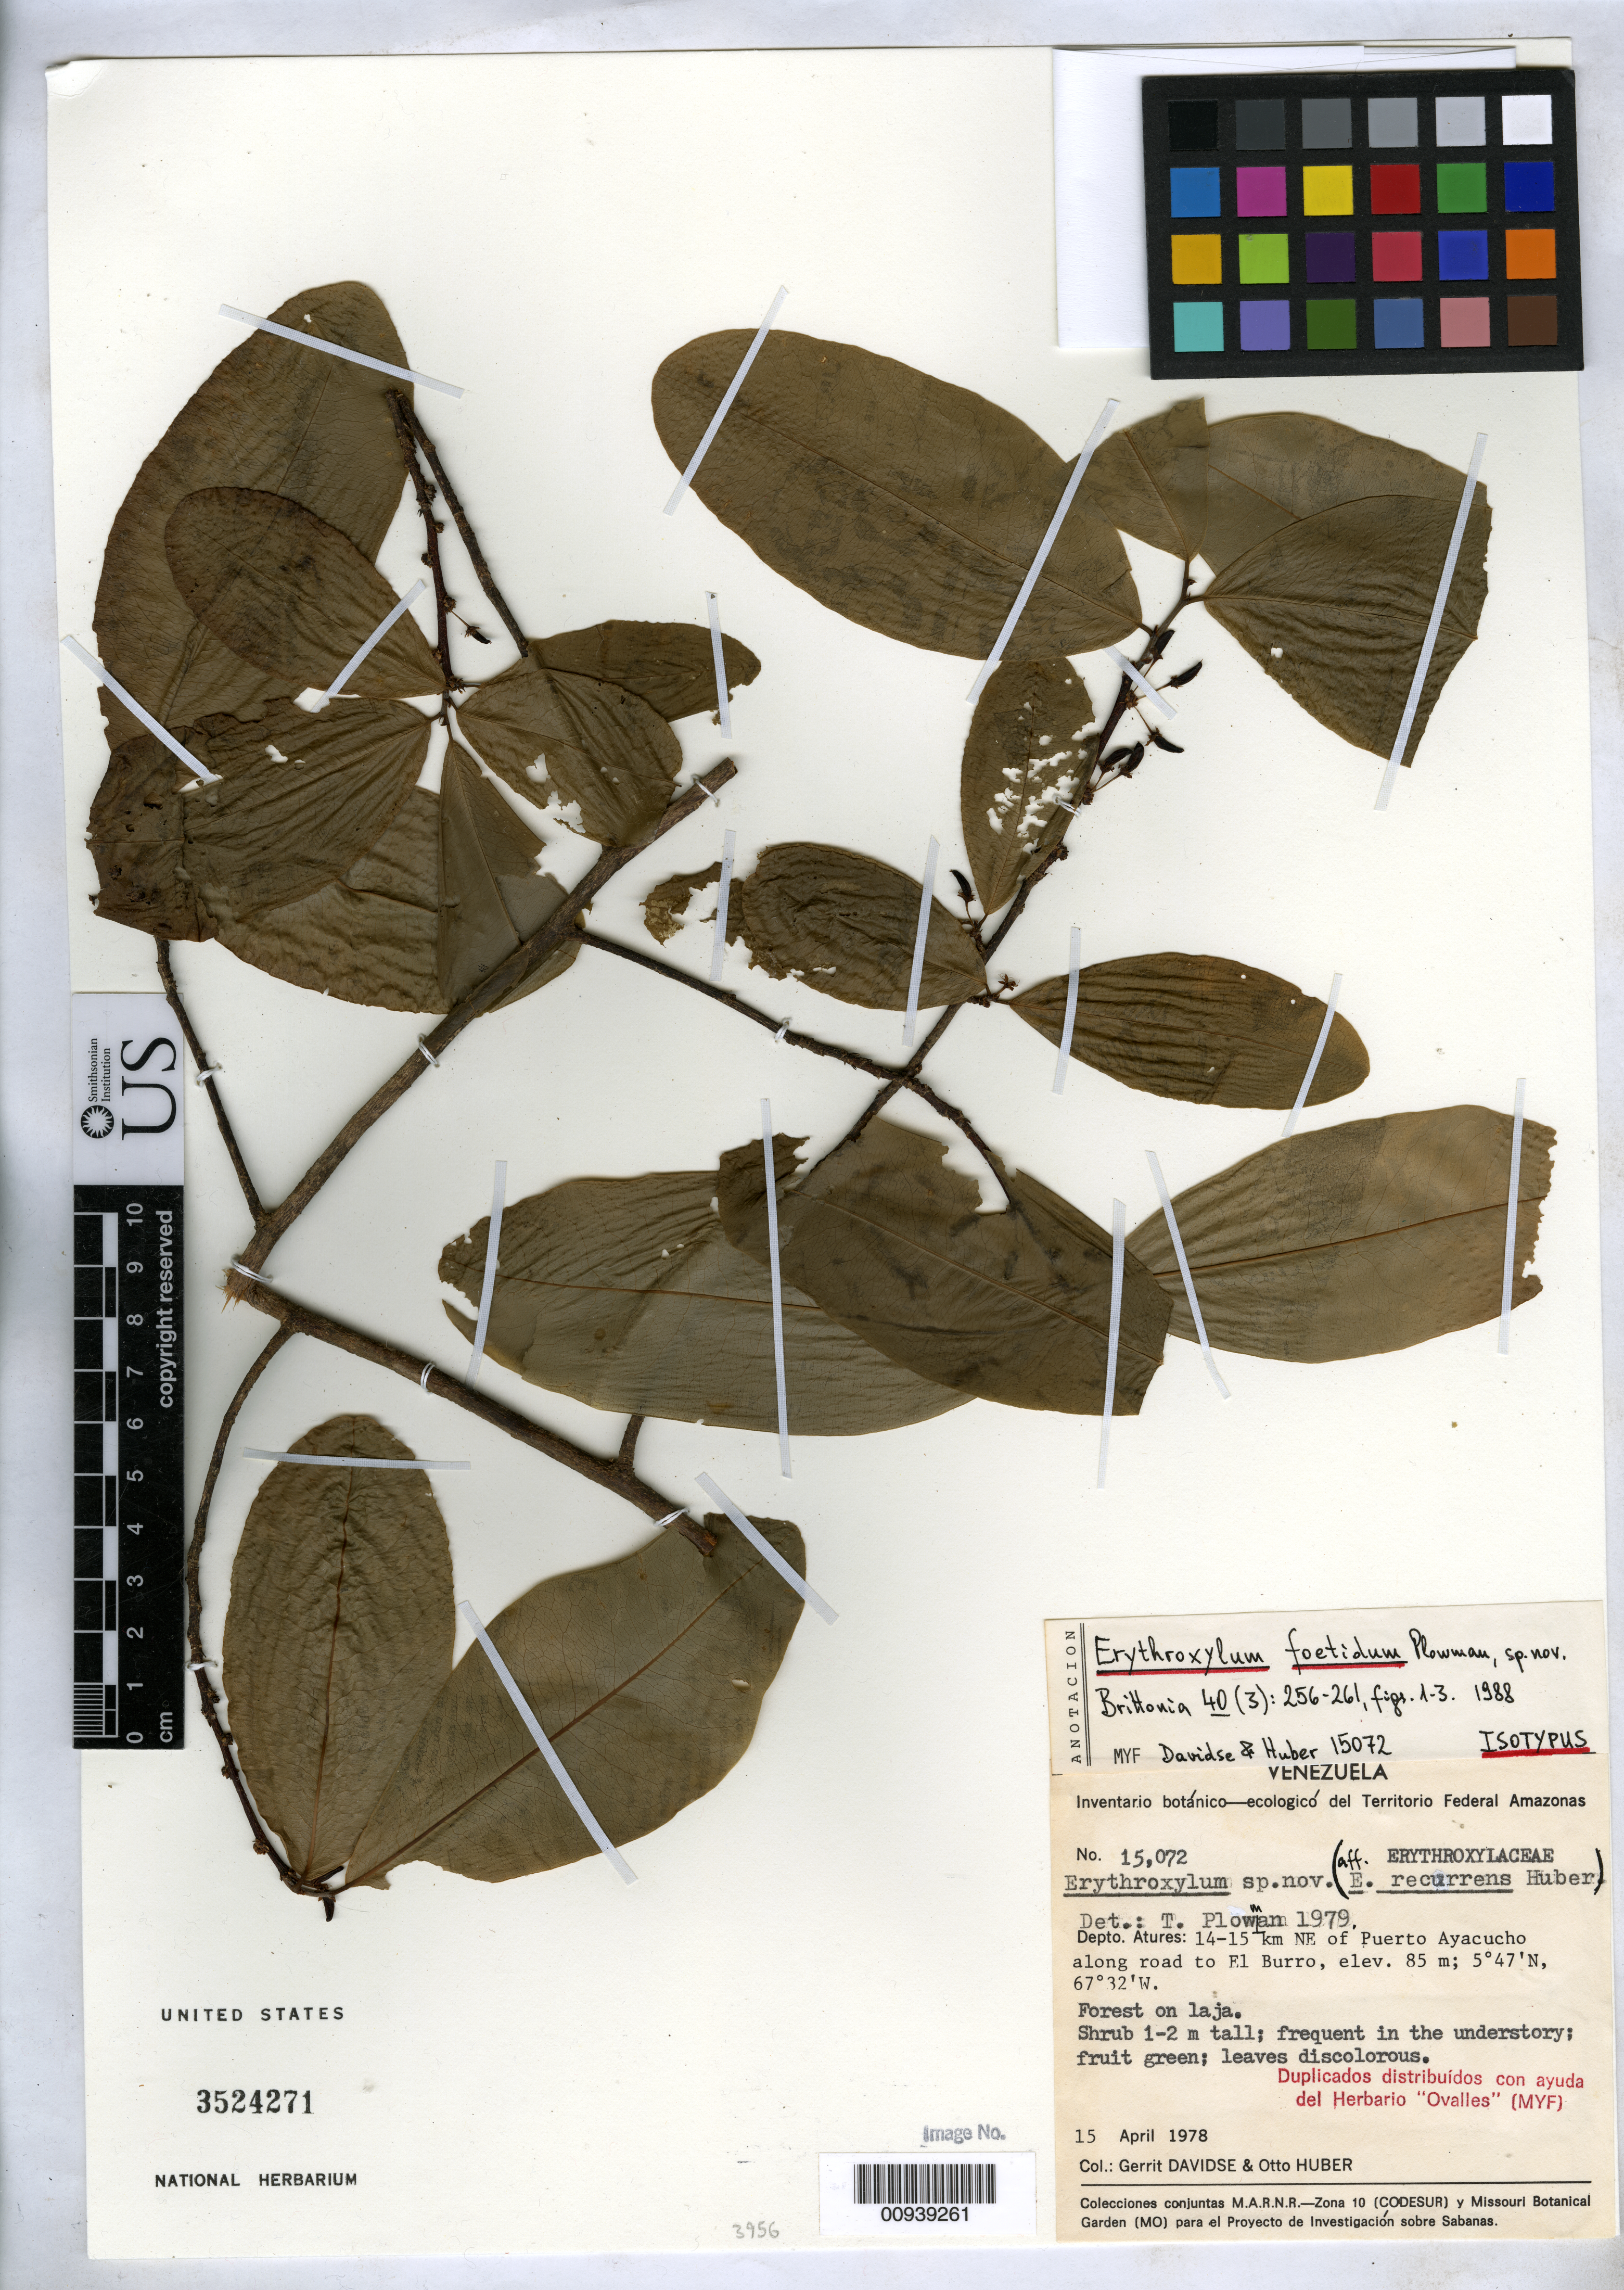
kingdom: Plantae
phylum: Tracheophyta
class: Magnoliopsida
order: Malpighiales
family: Erythroxylaceae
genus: Erythroxylum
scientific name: Erythroxylum foetidum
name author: Plowman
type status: Isotype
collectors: G. Davidse & O. Huber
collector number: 15,072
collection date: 1978-04-15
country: Venezuela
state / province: Amazonas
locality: NE of Puerto Ayacucho along road to El Burro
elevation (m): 85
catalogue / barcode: US 3524271